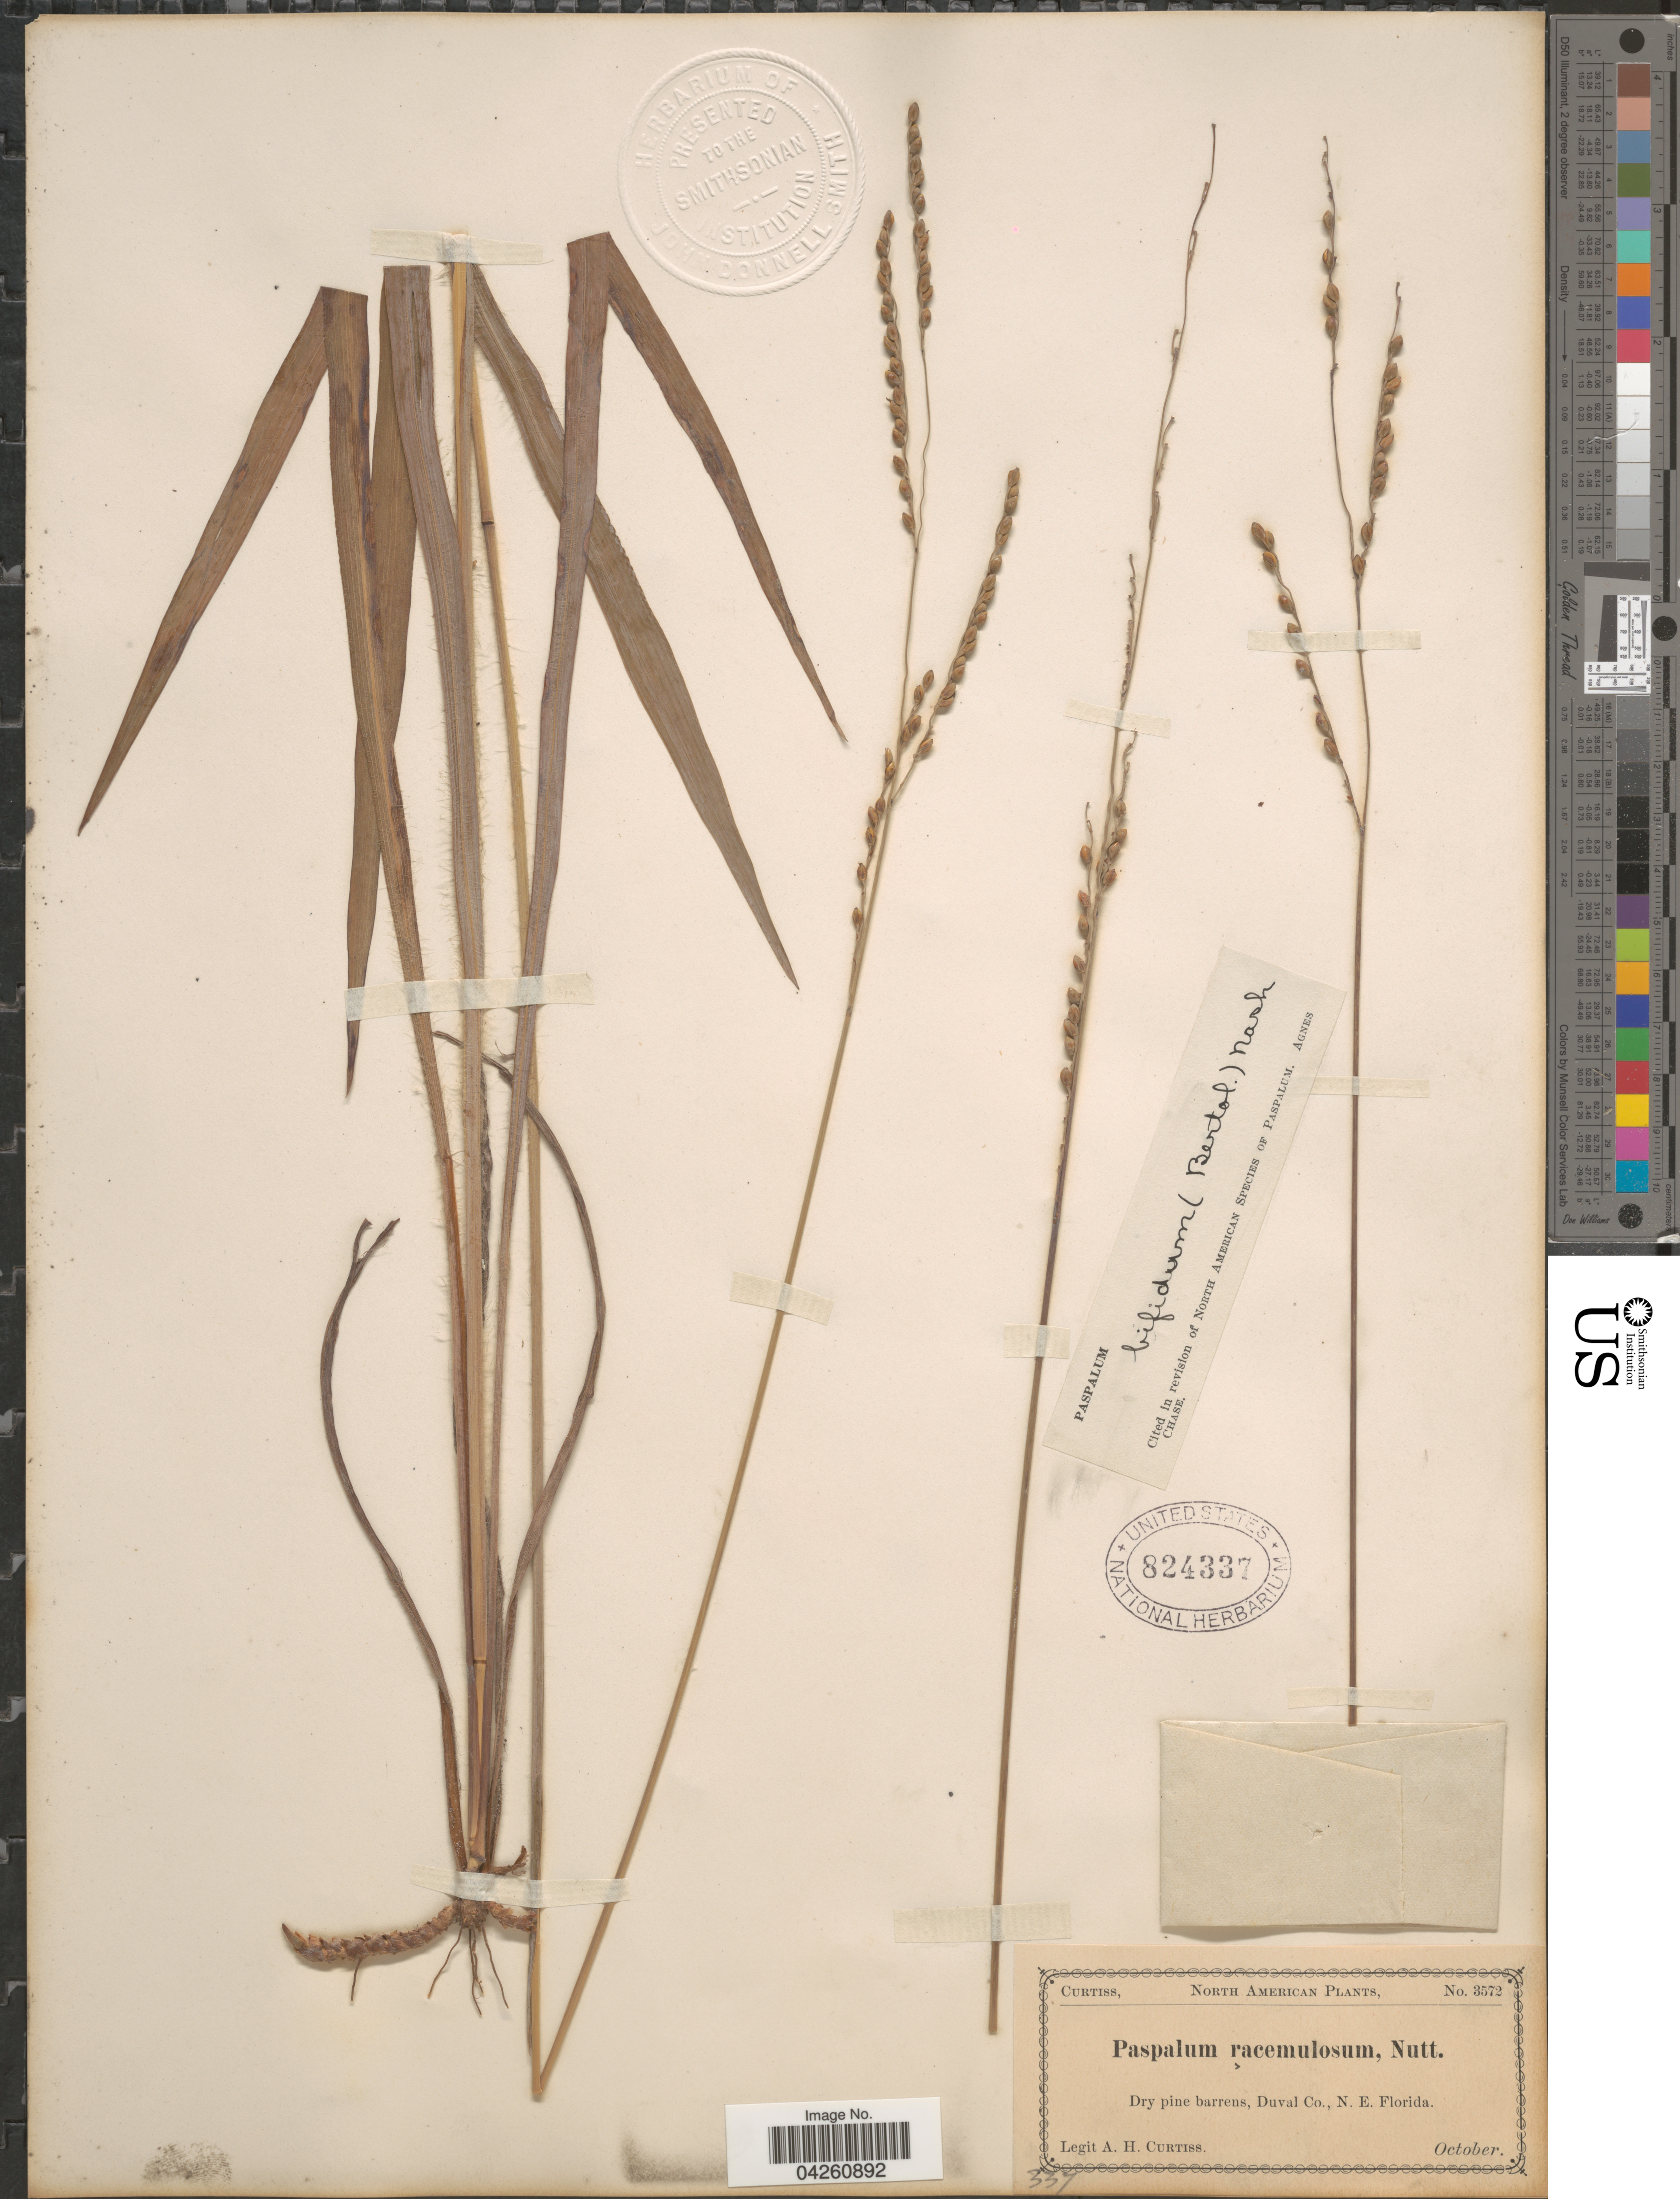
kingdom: Plantae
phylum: Tracheophyta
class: Liliopsida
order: Poales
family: Poaceae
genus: Paspalum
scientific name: Paspalum bifidum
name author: (Bertol.) Nash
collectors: A. H. Curtiss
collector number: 3572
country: United States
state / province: Florida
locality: Dry pine barrrens, Duval Co., N.E. Florida.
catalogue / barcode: US 824337